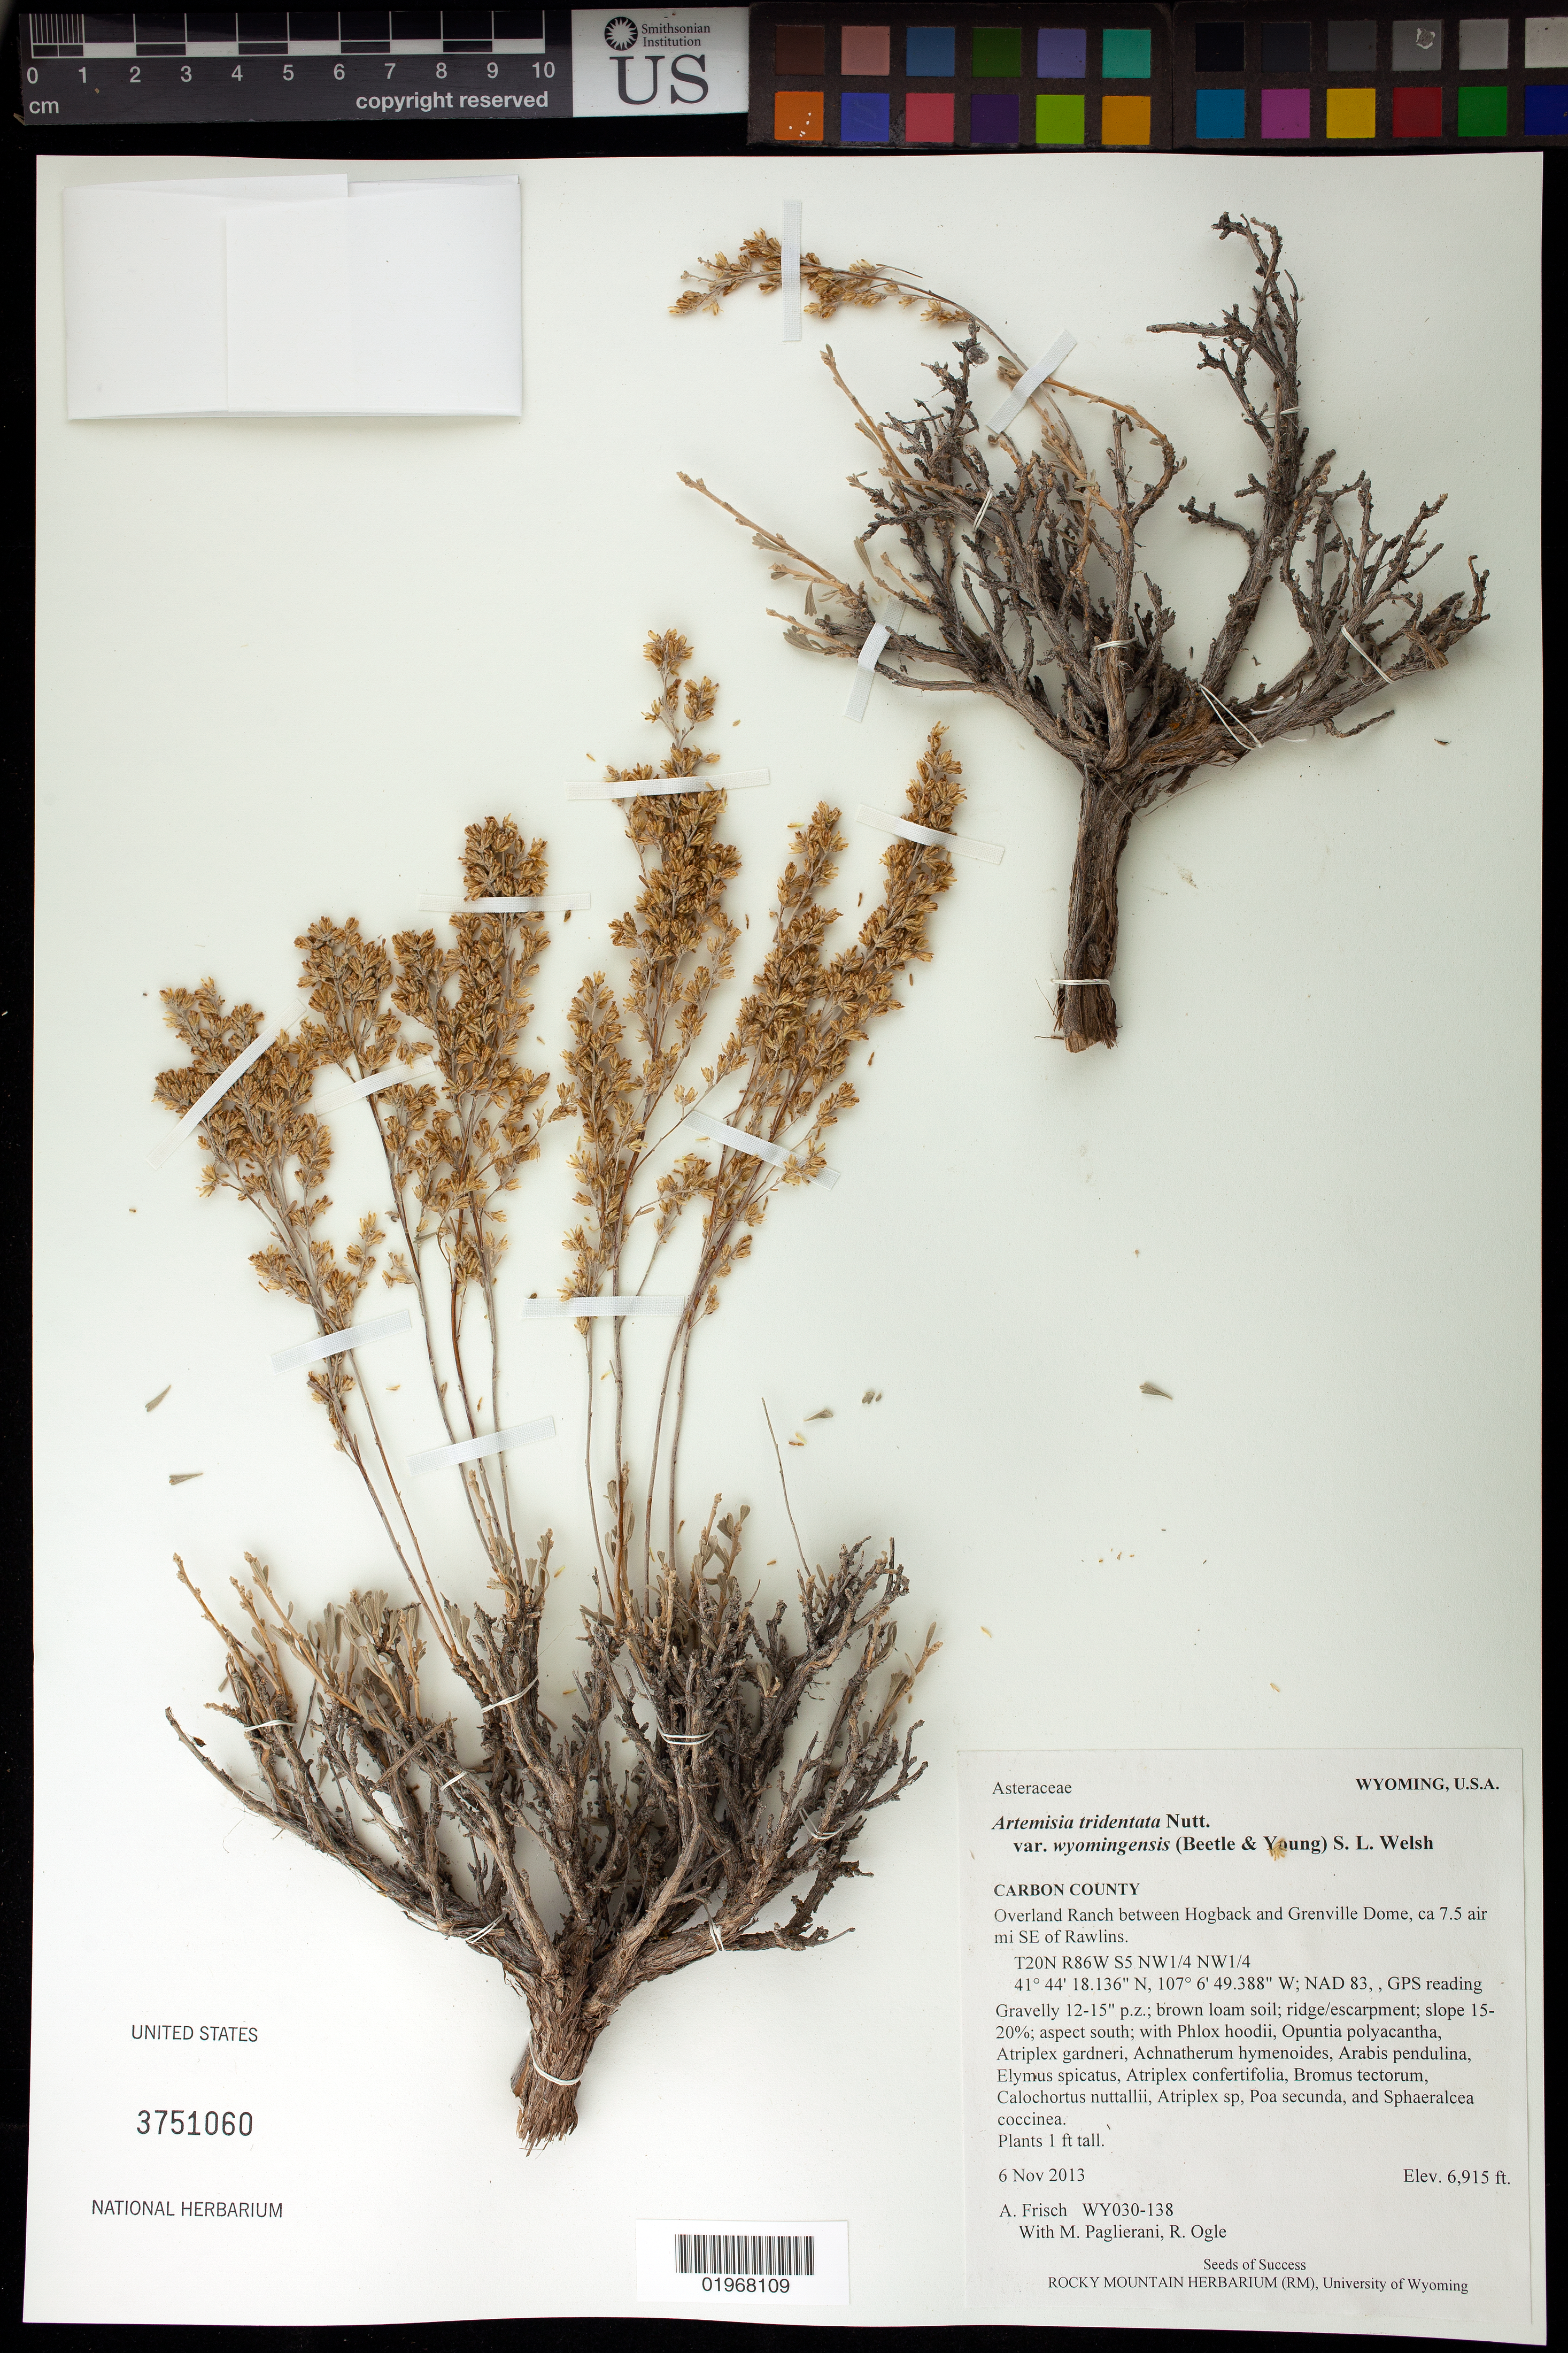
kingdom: Plantae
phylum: Tracheophyta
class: Magnoliopsida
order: Asterales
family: Asteraceae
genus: Artemisia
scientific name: Artemisia tridentata var. wyomingensis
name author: (Beetle & Young) S.L. Welsh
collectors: A. Frisch, M. Paglierani & R. Ogle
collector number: WY030-138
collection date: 2013-11-06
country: United States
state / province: Wyoming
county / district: Carbon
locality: Overland Ranch between Hogback and Grenville Dome, ca 7.5 air mi. SE of Rawlins.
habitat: Brown loam soil; ridge/escarpment. With Atriplex sp., Poa secunda, Bromus tectorum, ect.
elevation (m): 2108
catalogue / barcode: US 3751060